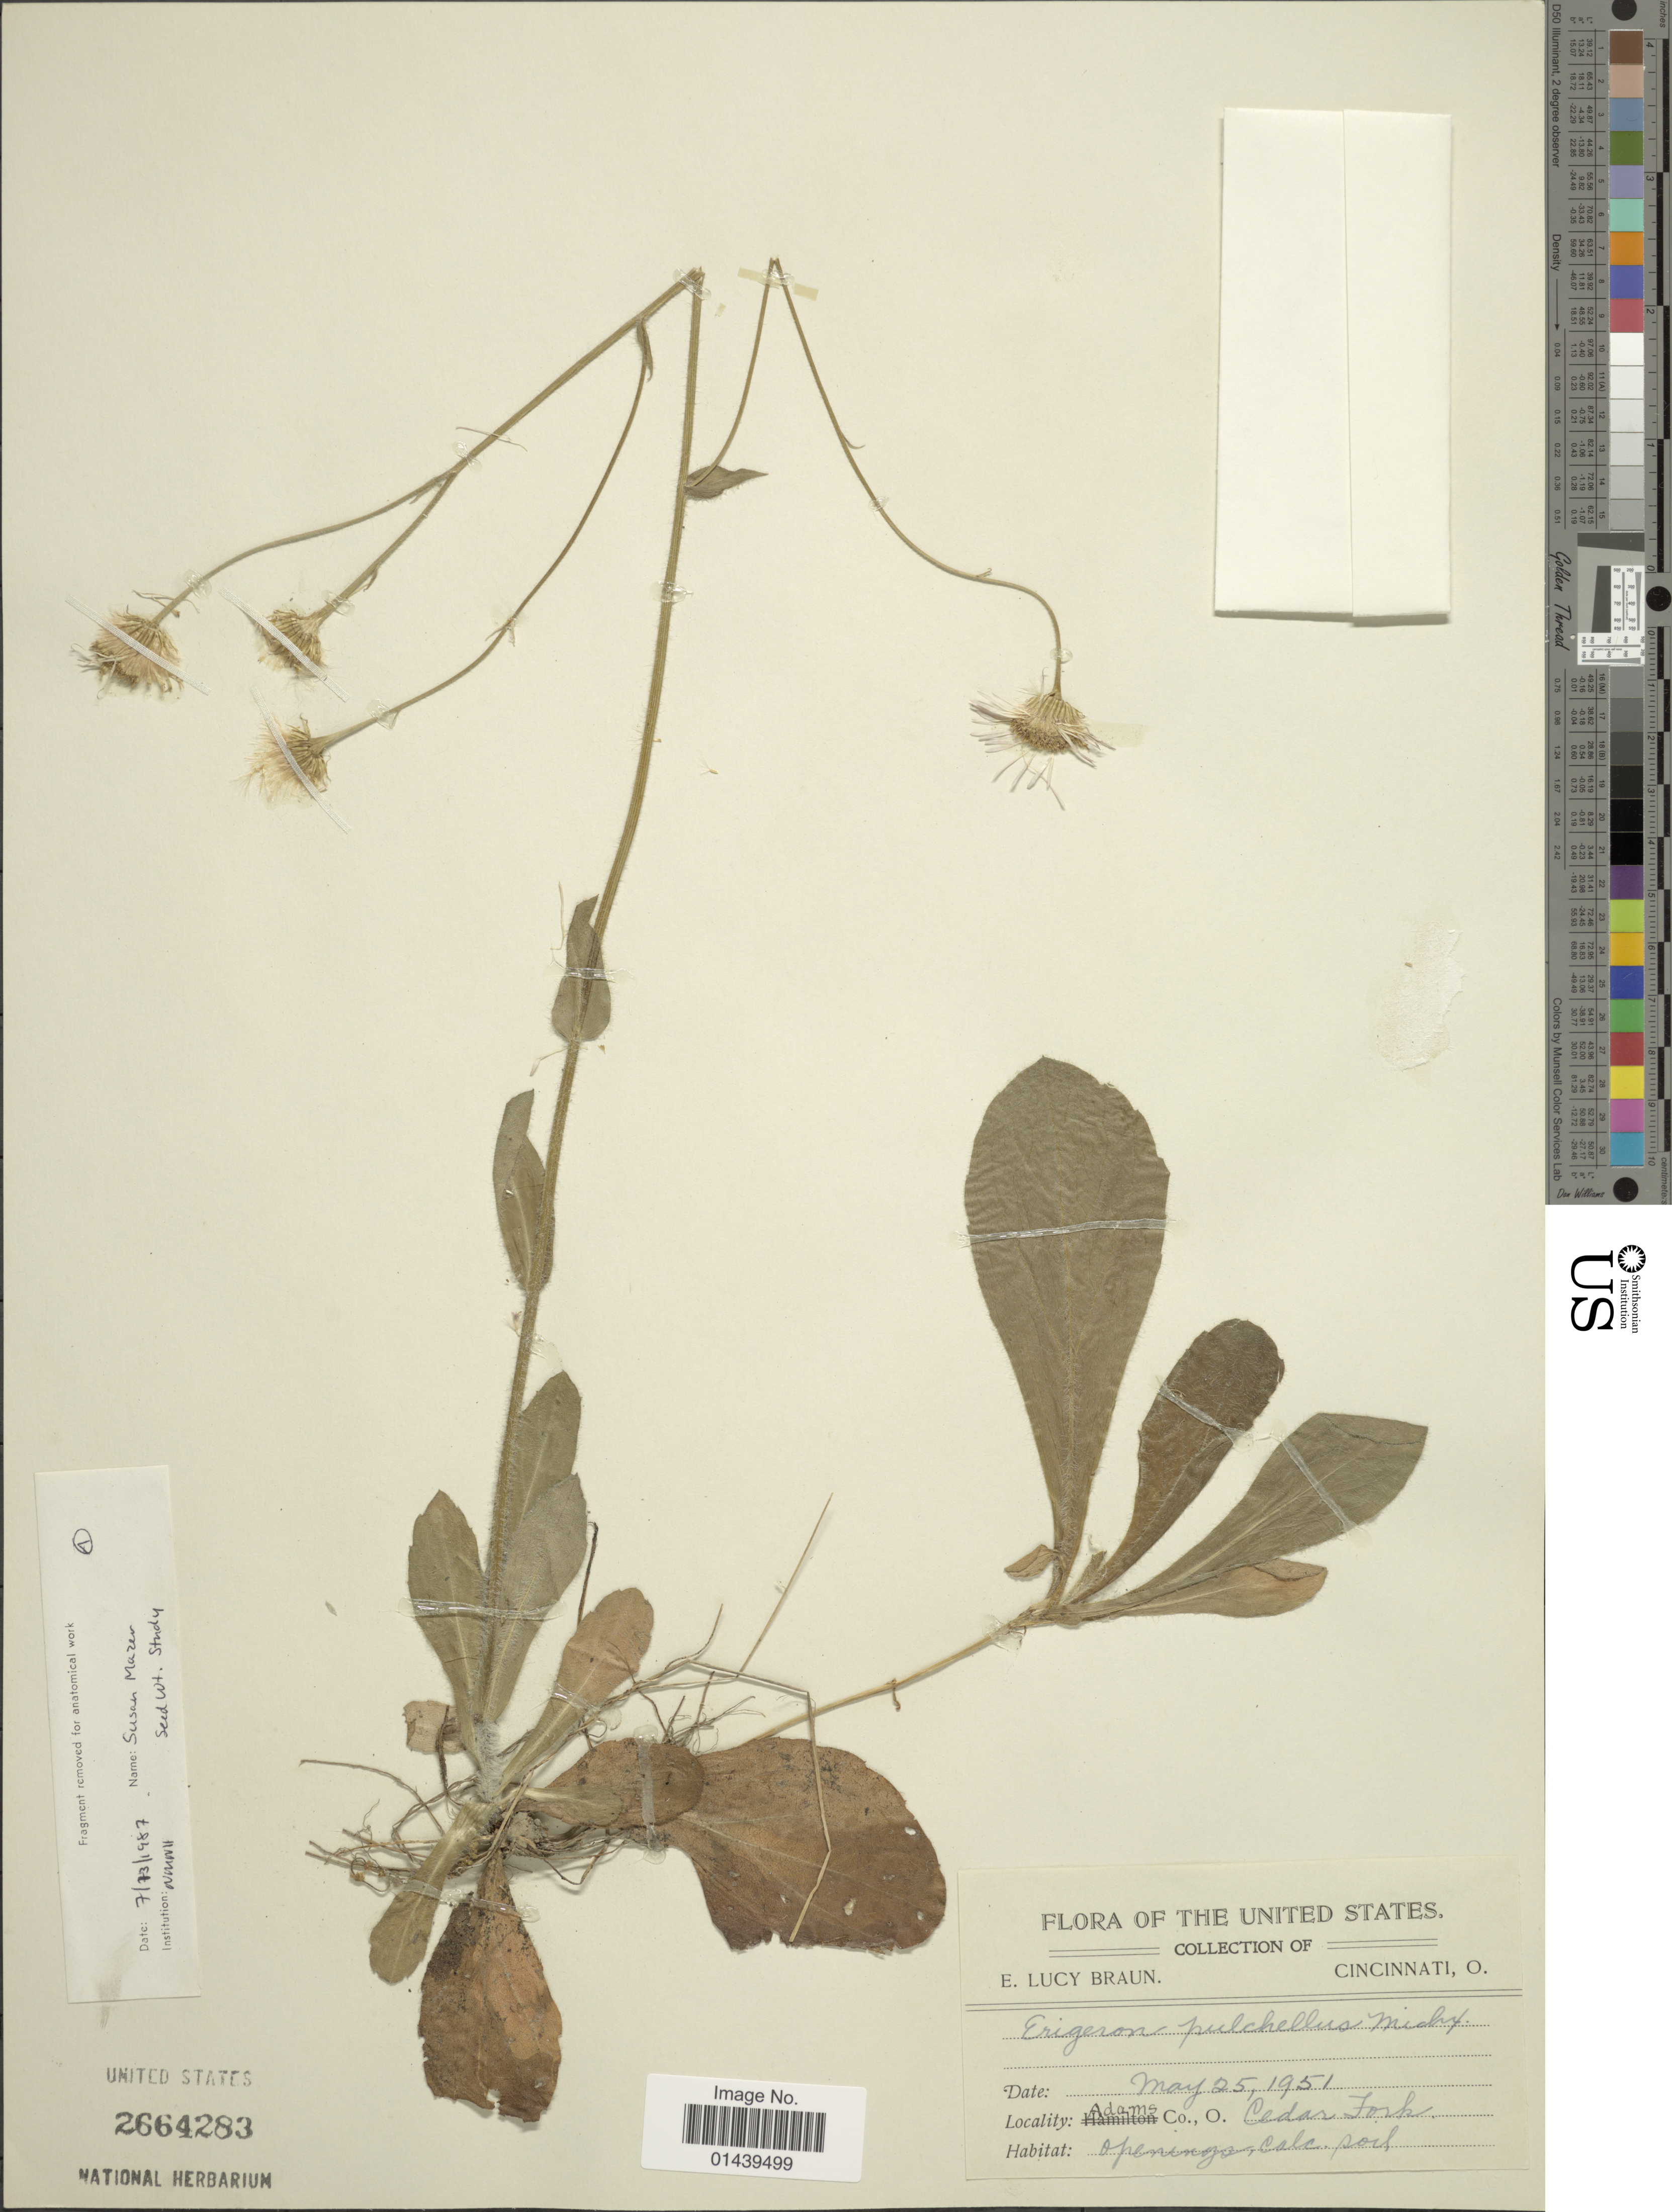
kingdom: Plantae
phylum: Tracheophyta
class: Magnoliopsida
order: Asterales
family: Asteraceae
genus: Erigeron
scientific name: Erigeron pulchellus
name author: Michx.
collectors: E. L. Braun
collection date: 1951-05-25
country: United States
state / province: Ohio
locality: Adams Co., Cedar Fork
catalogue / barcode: US 2664283